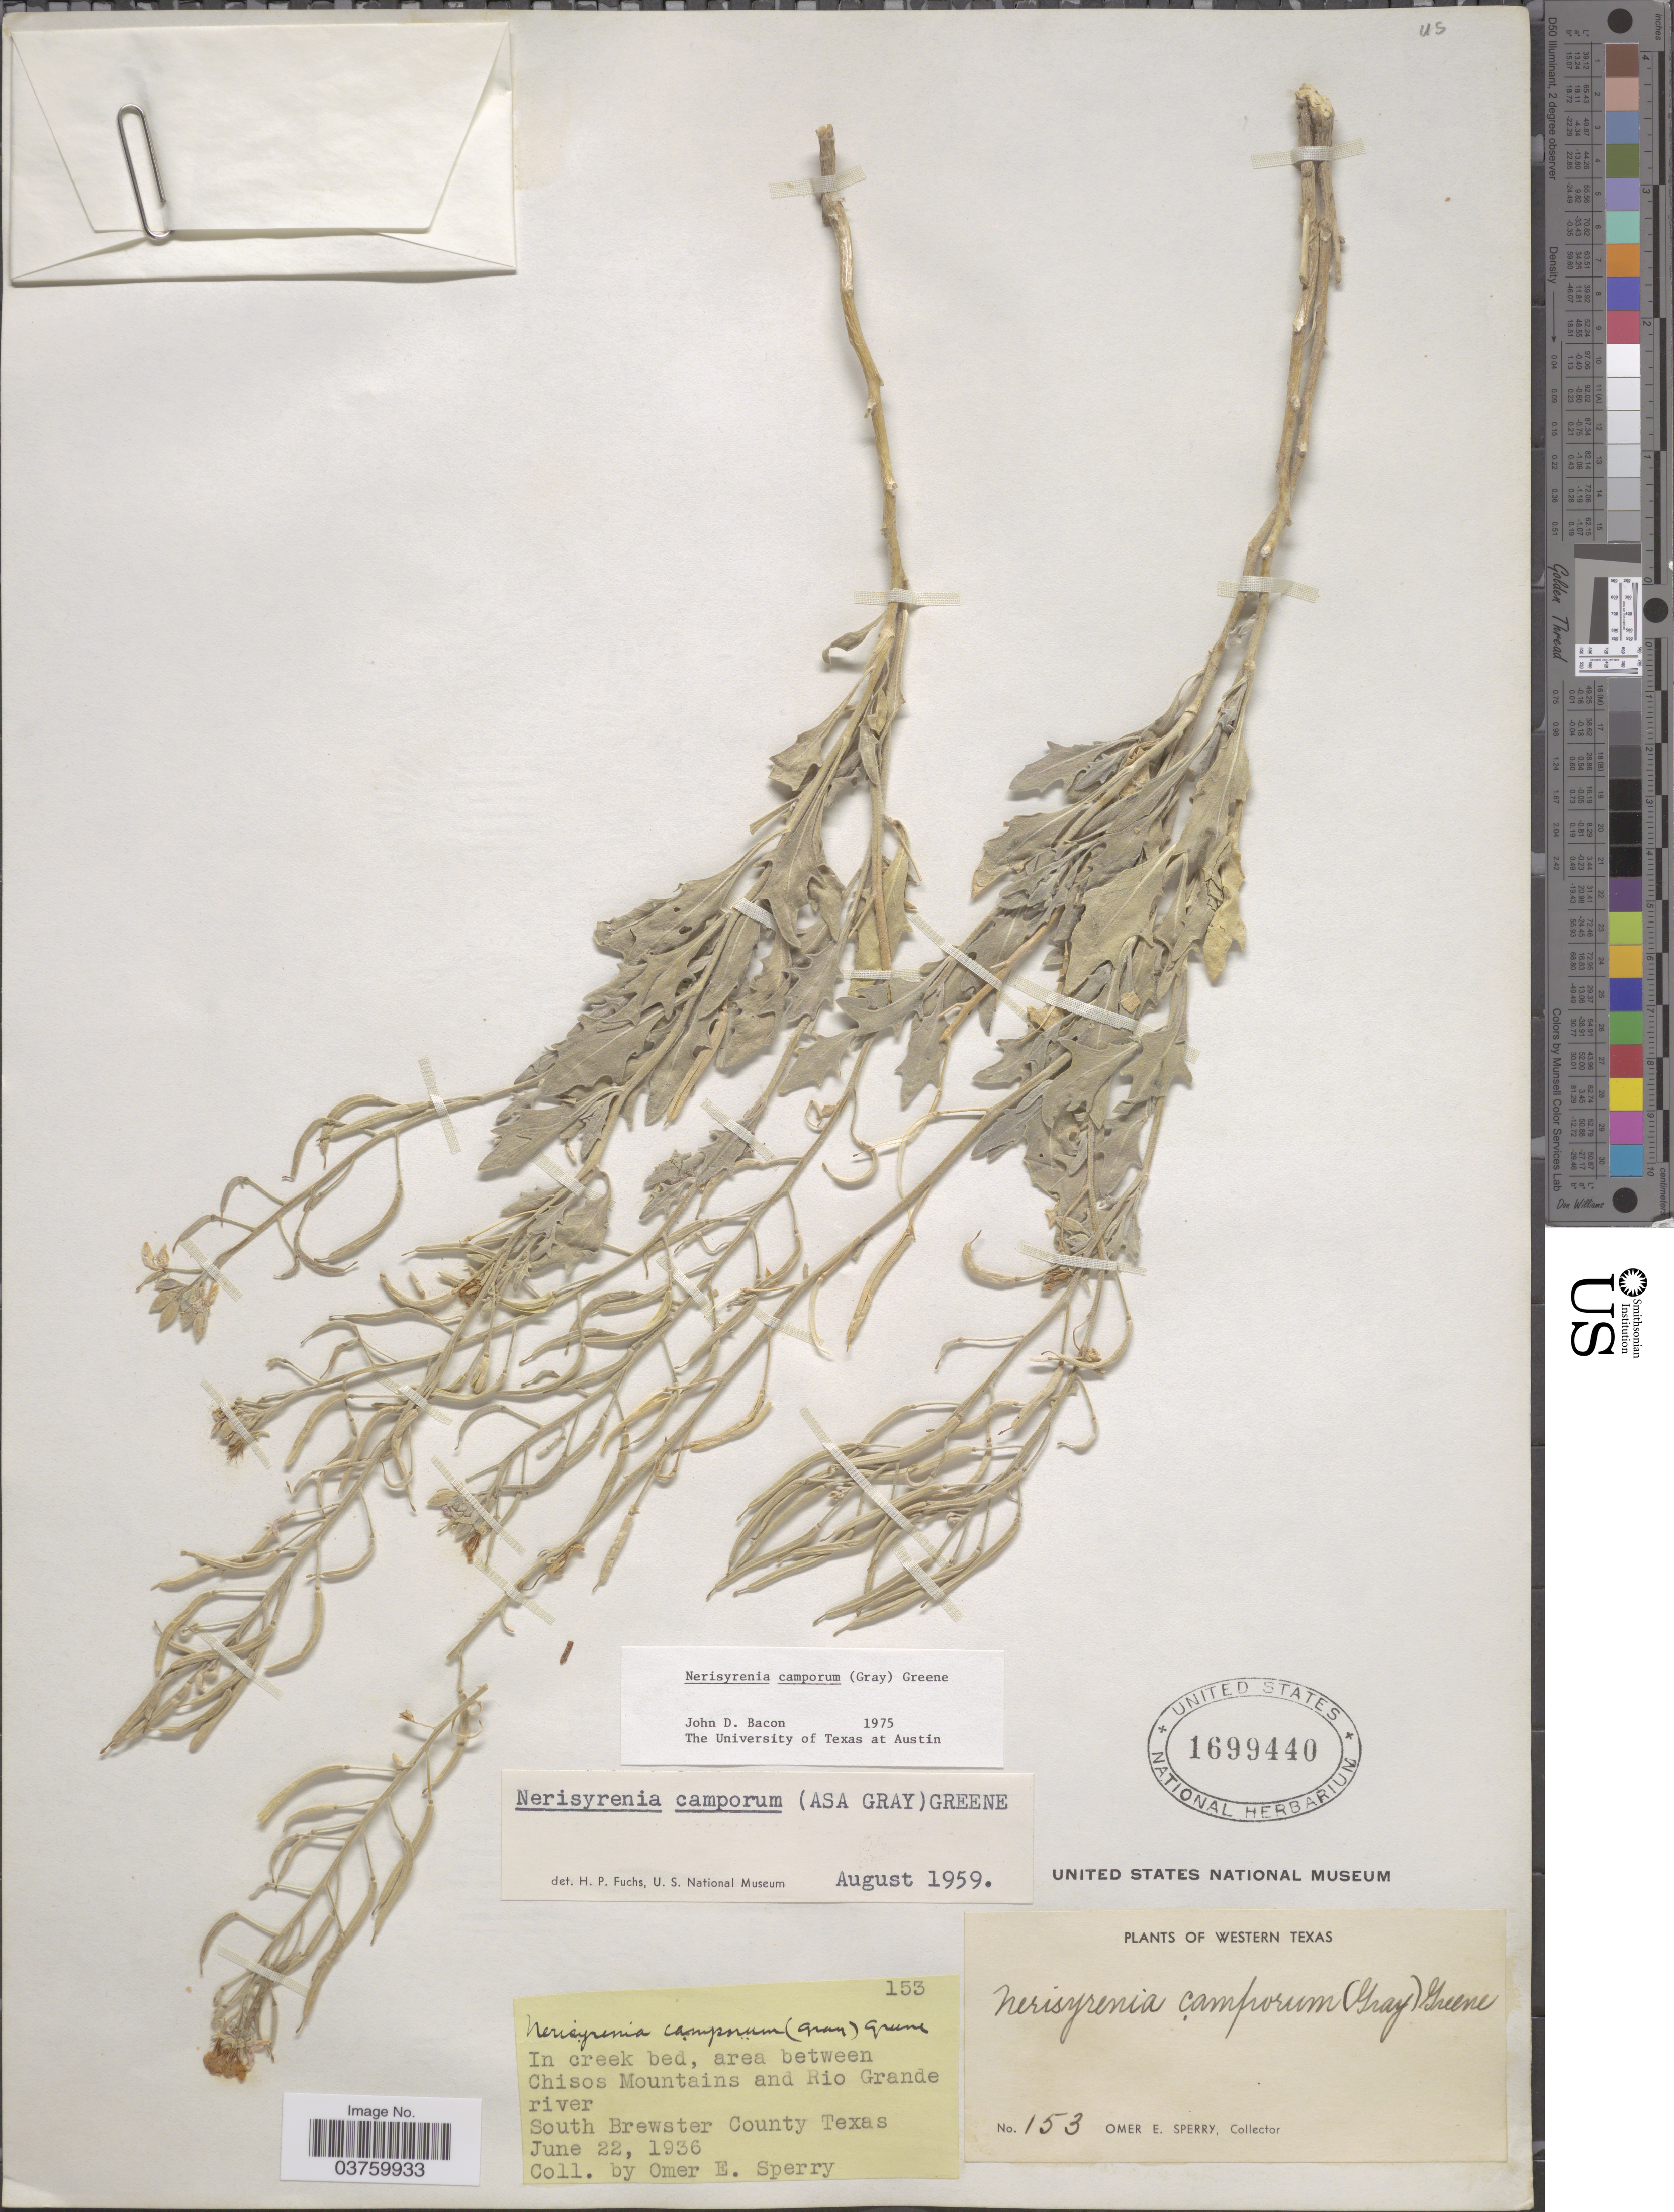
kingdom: Plantae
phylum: Tracheophyta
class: Magnoliopsida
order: Brassicales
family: Brassicaceae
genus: Nerisyrenia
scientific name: Nerisyrenia camporum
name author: (A. Gray) Greene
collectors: O. E. Sperry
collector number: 153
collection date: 1936-06-22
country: United States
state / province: Texas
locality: Western Texas. Area between Chisos Mountains and Rio Grande river. South Brewster County.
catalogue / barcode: US 1699440